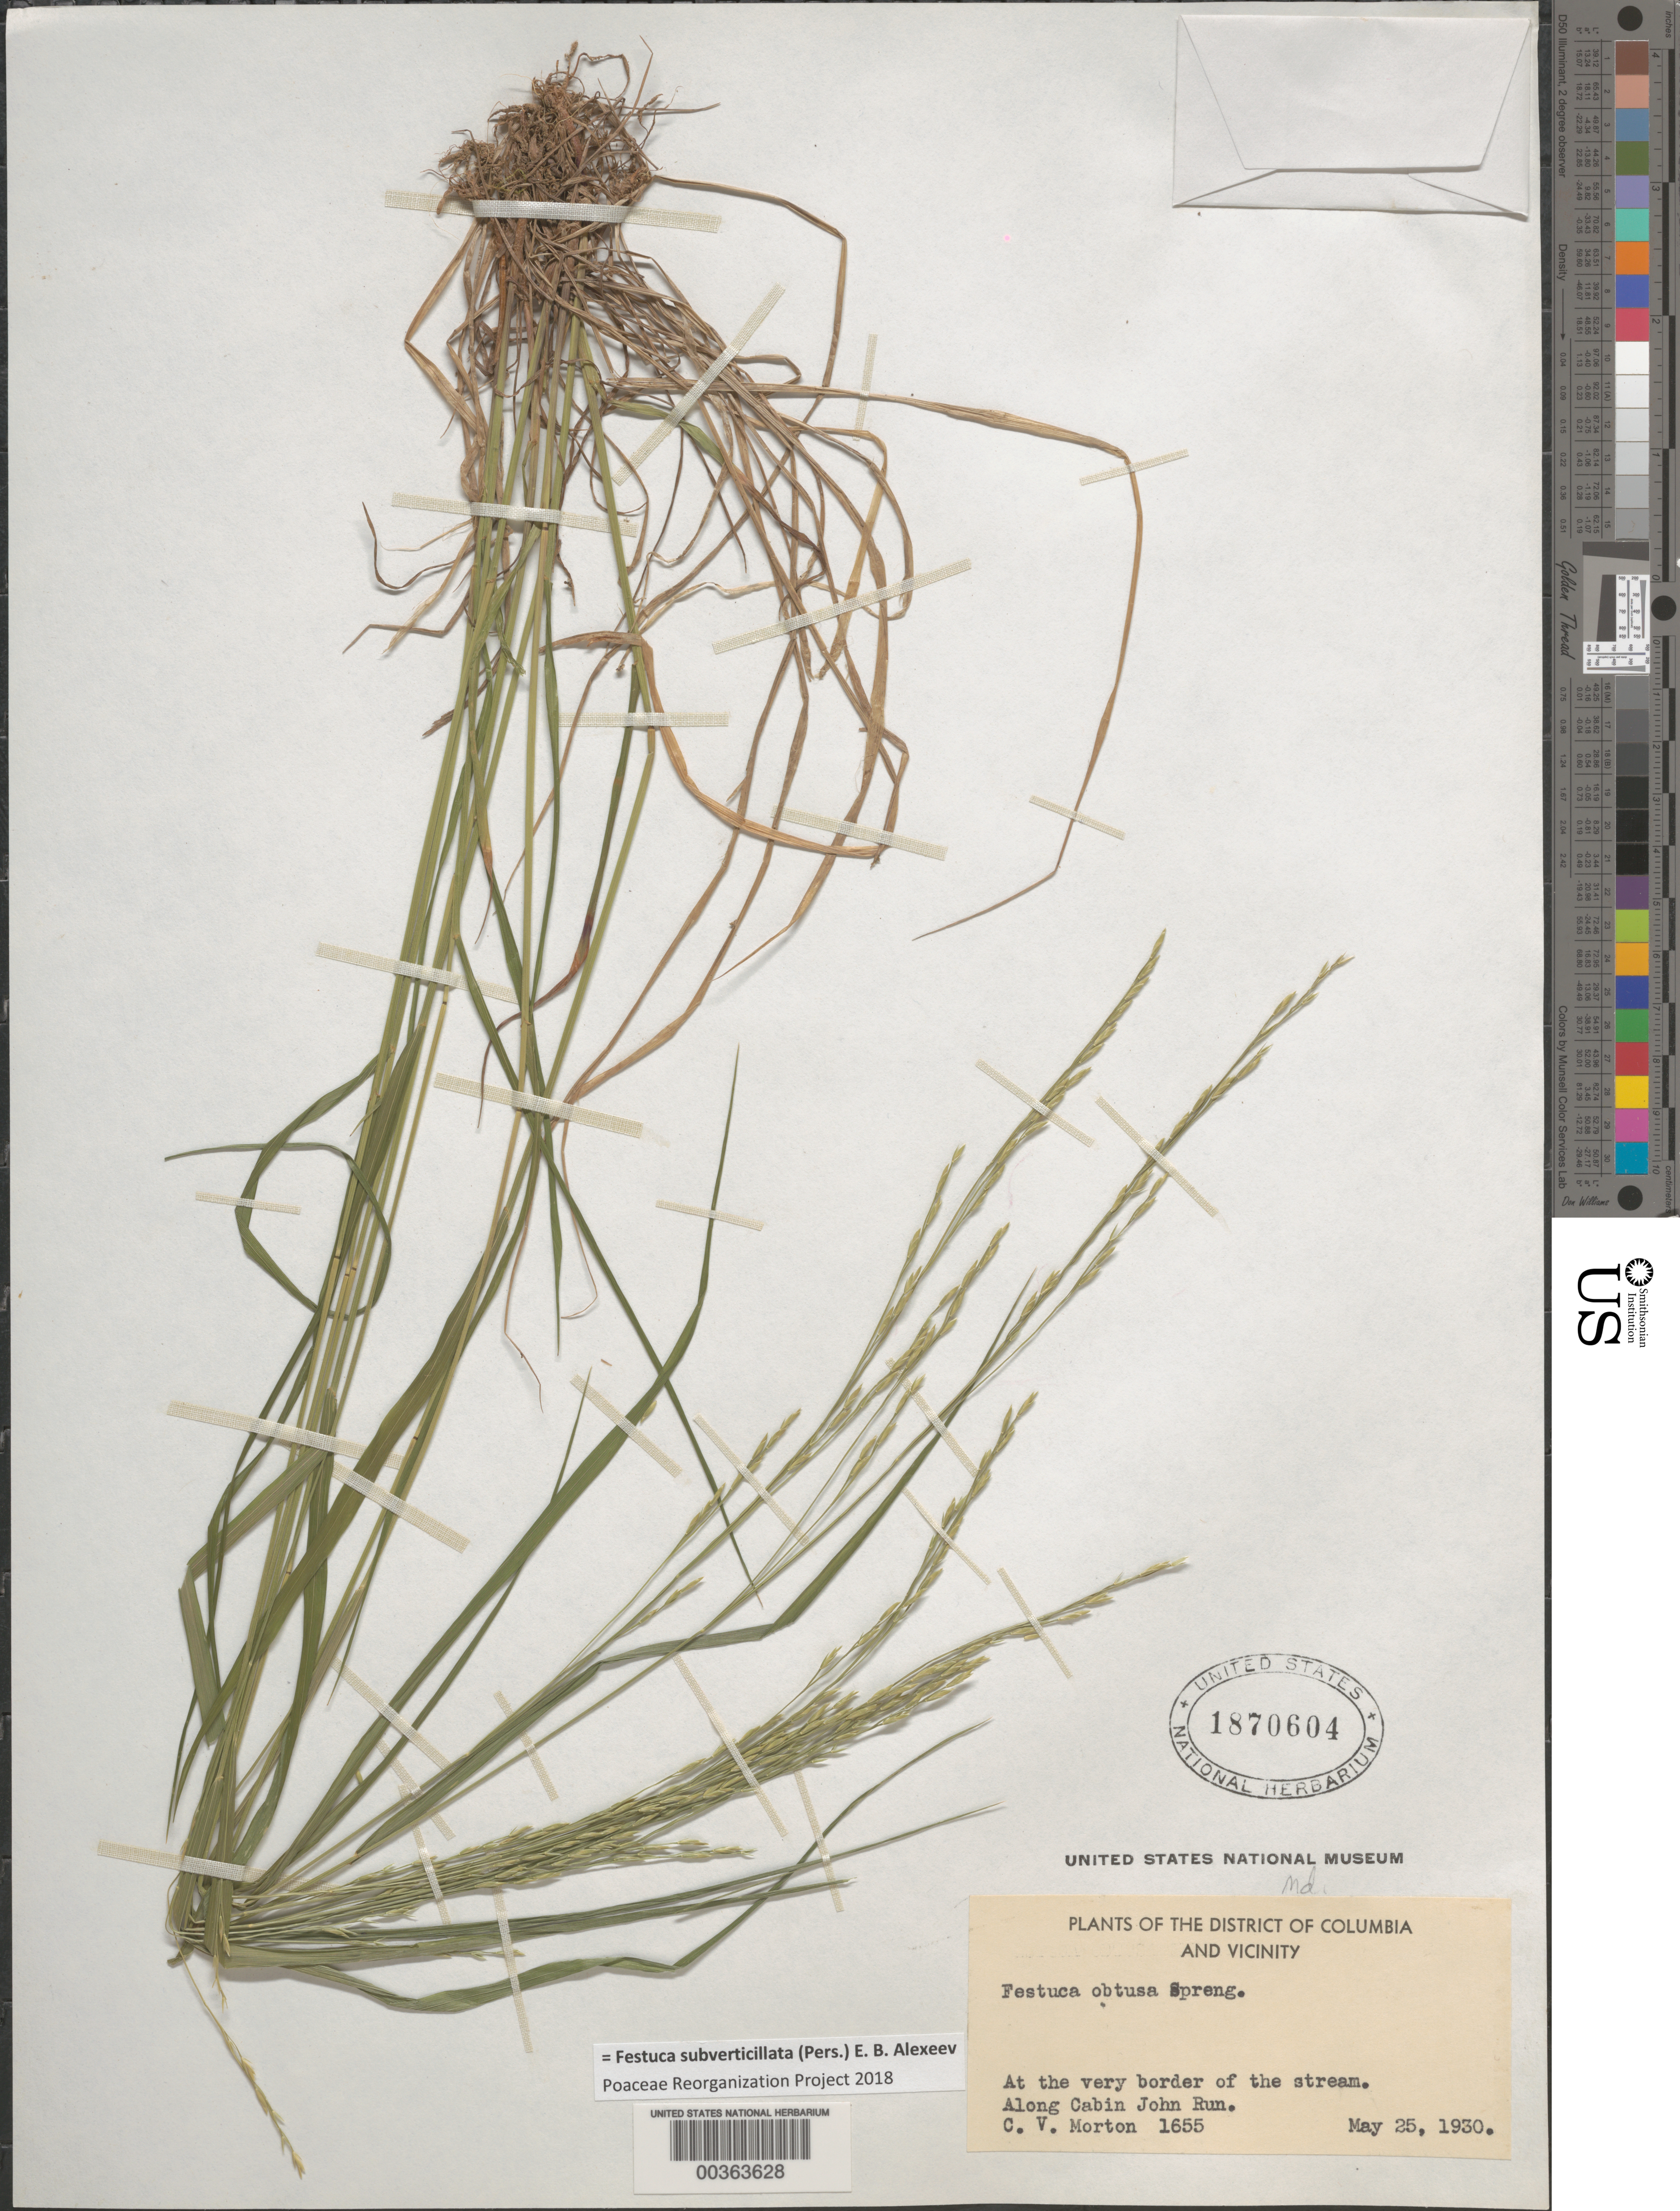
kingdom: Plantae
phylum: Tracheophyta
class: Liliopsida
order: Poales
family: Poaceae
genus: Festuca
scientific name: Festuca subverticillata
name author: (Pers.) E.B. Alexeev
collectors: C. V. Morton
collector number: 1655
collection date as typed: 25 May 1930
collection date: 1930-05-25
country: United States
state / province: Maryland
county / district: Montgomery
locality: Cabin John Run C. & O. Canal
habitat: Border of stream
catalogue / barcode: US 1870604